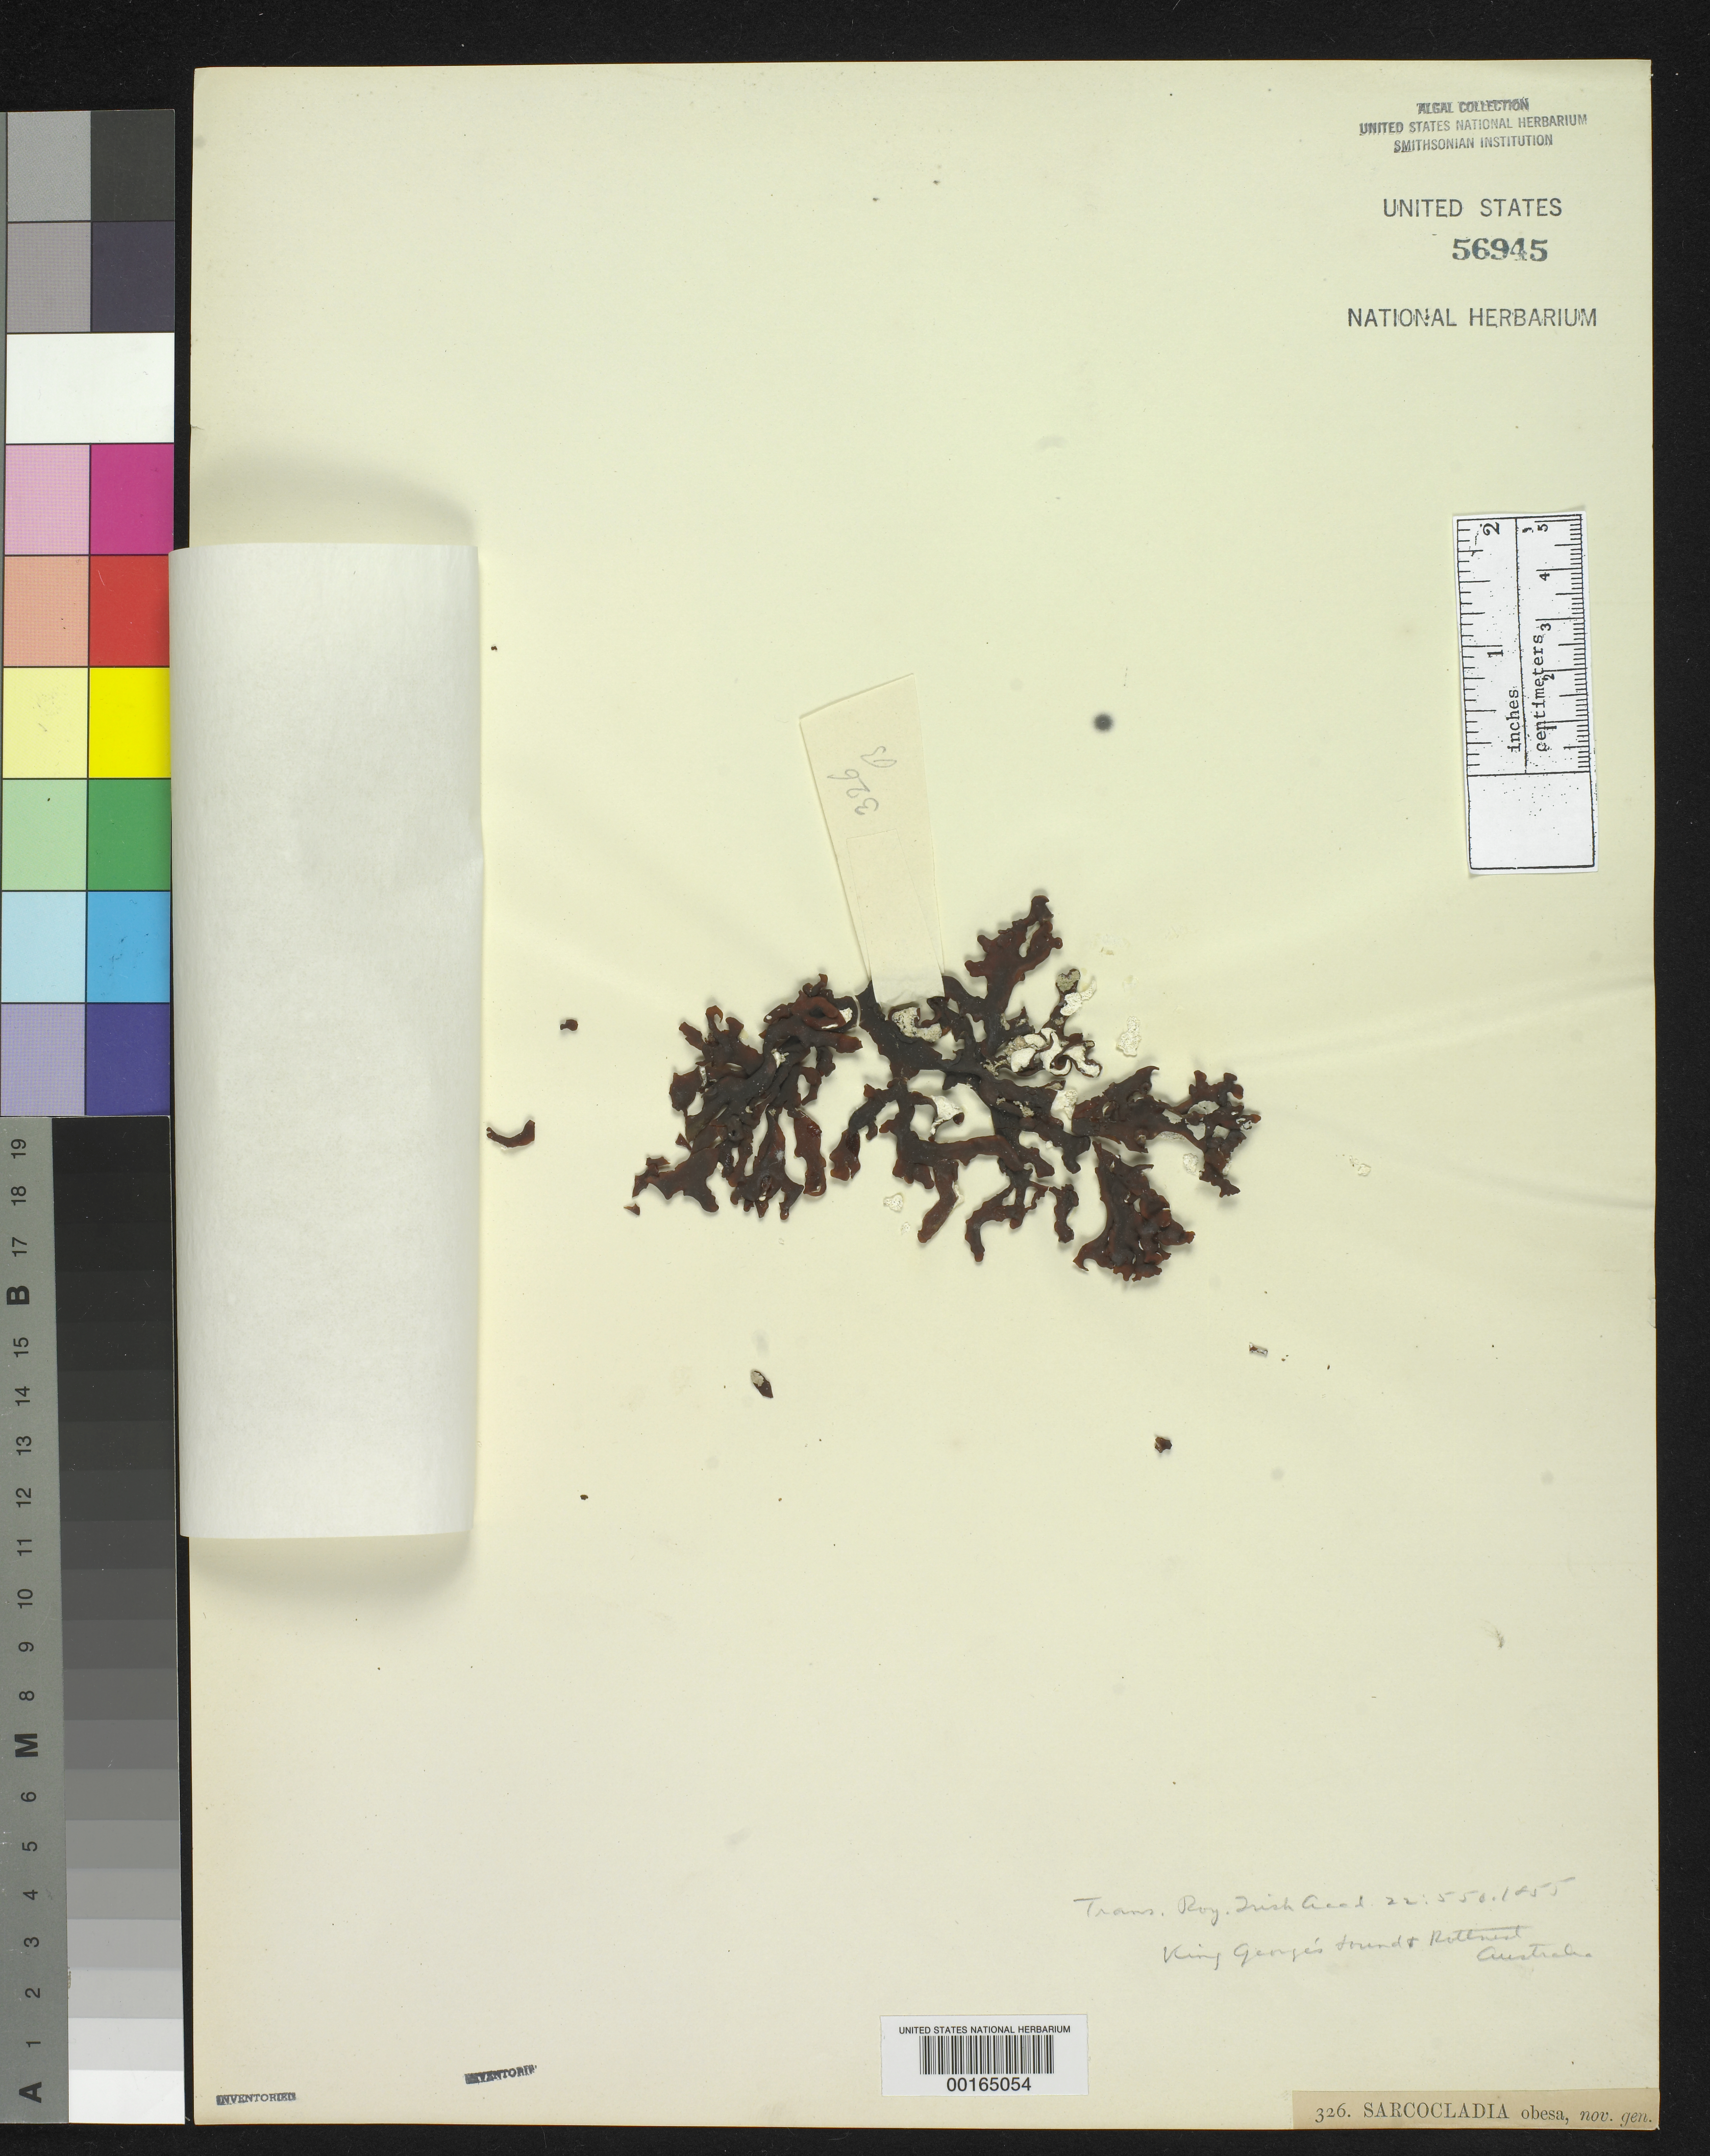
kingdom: Plantae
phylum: Rhodophyta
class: Florideophyceae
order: Gracilariales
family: Gracilariaceae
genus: Sarcocladia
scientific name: Sarcocladia obesa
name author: Harv.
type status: Isotype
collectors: W. Harvey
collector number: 326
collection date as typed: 1854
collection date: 1854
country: Australia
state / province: Western Australia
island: Rottnest Island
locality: And King George Sound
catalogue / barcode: US 56945